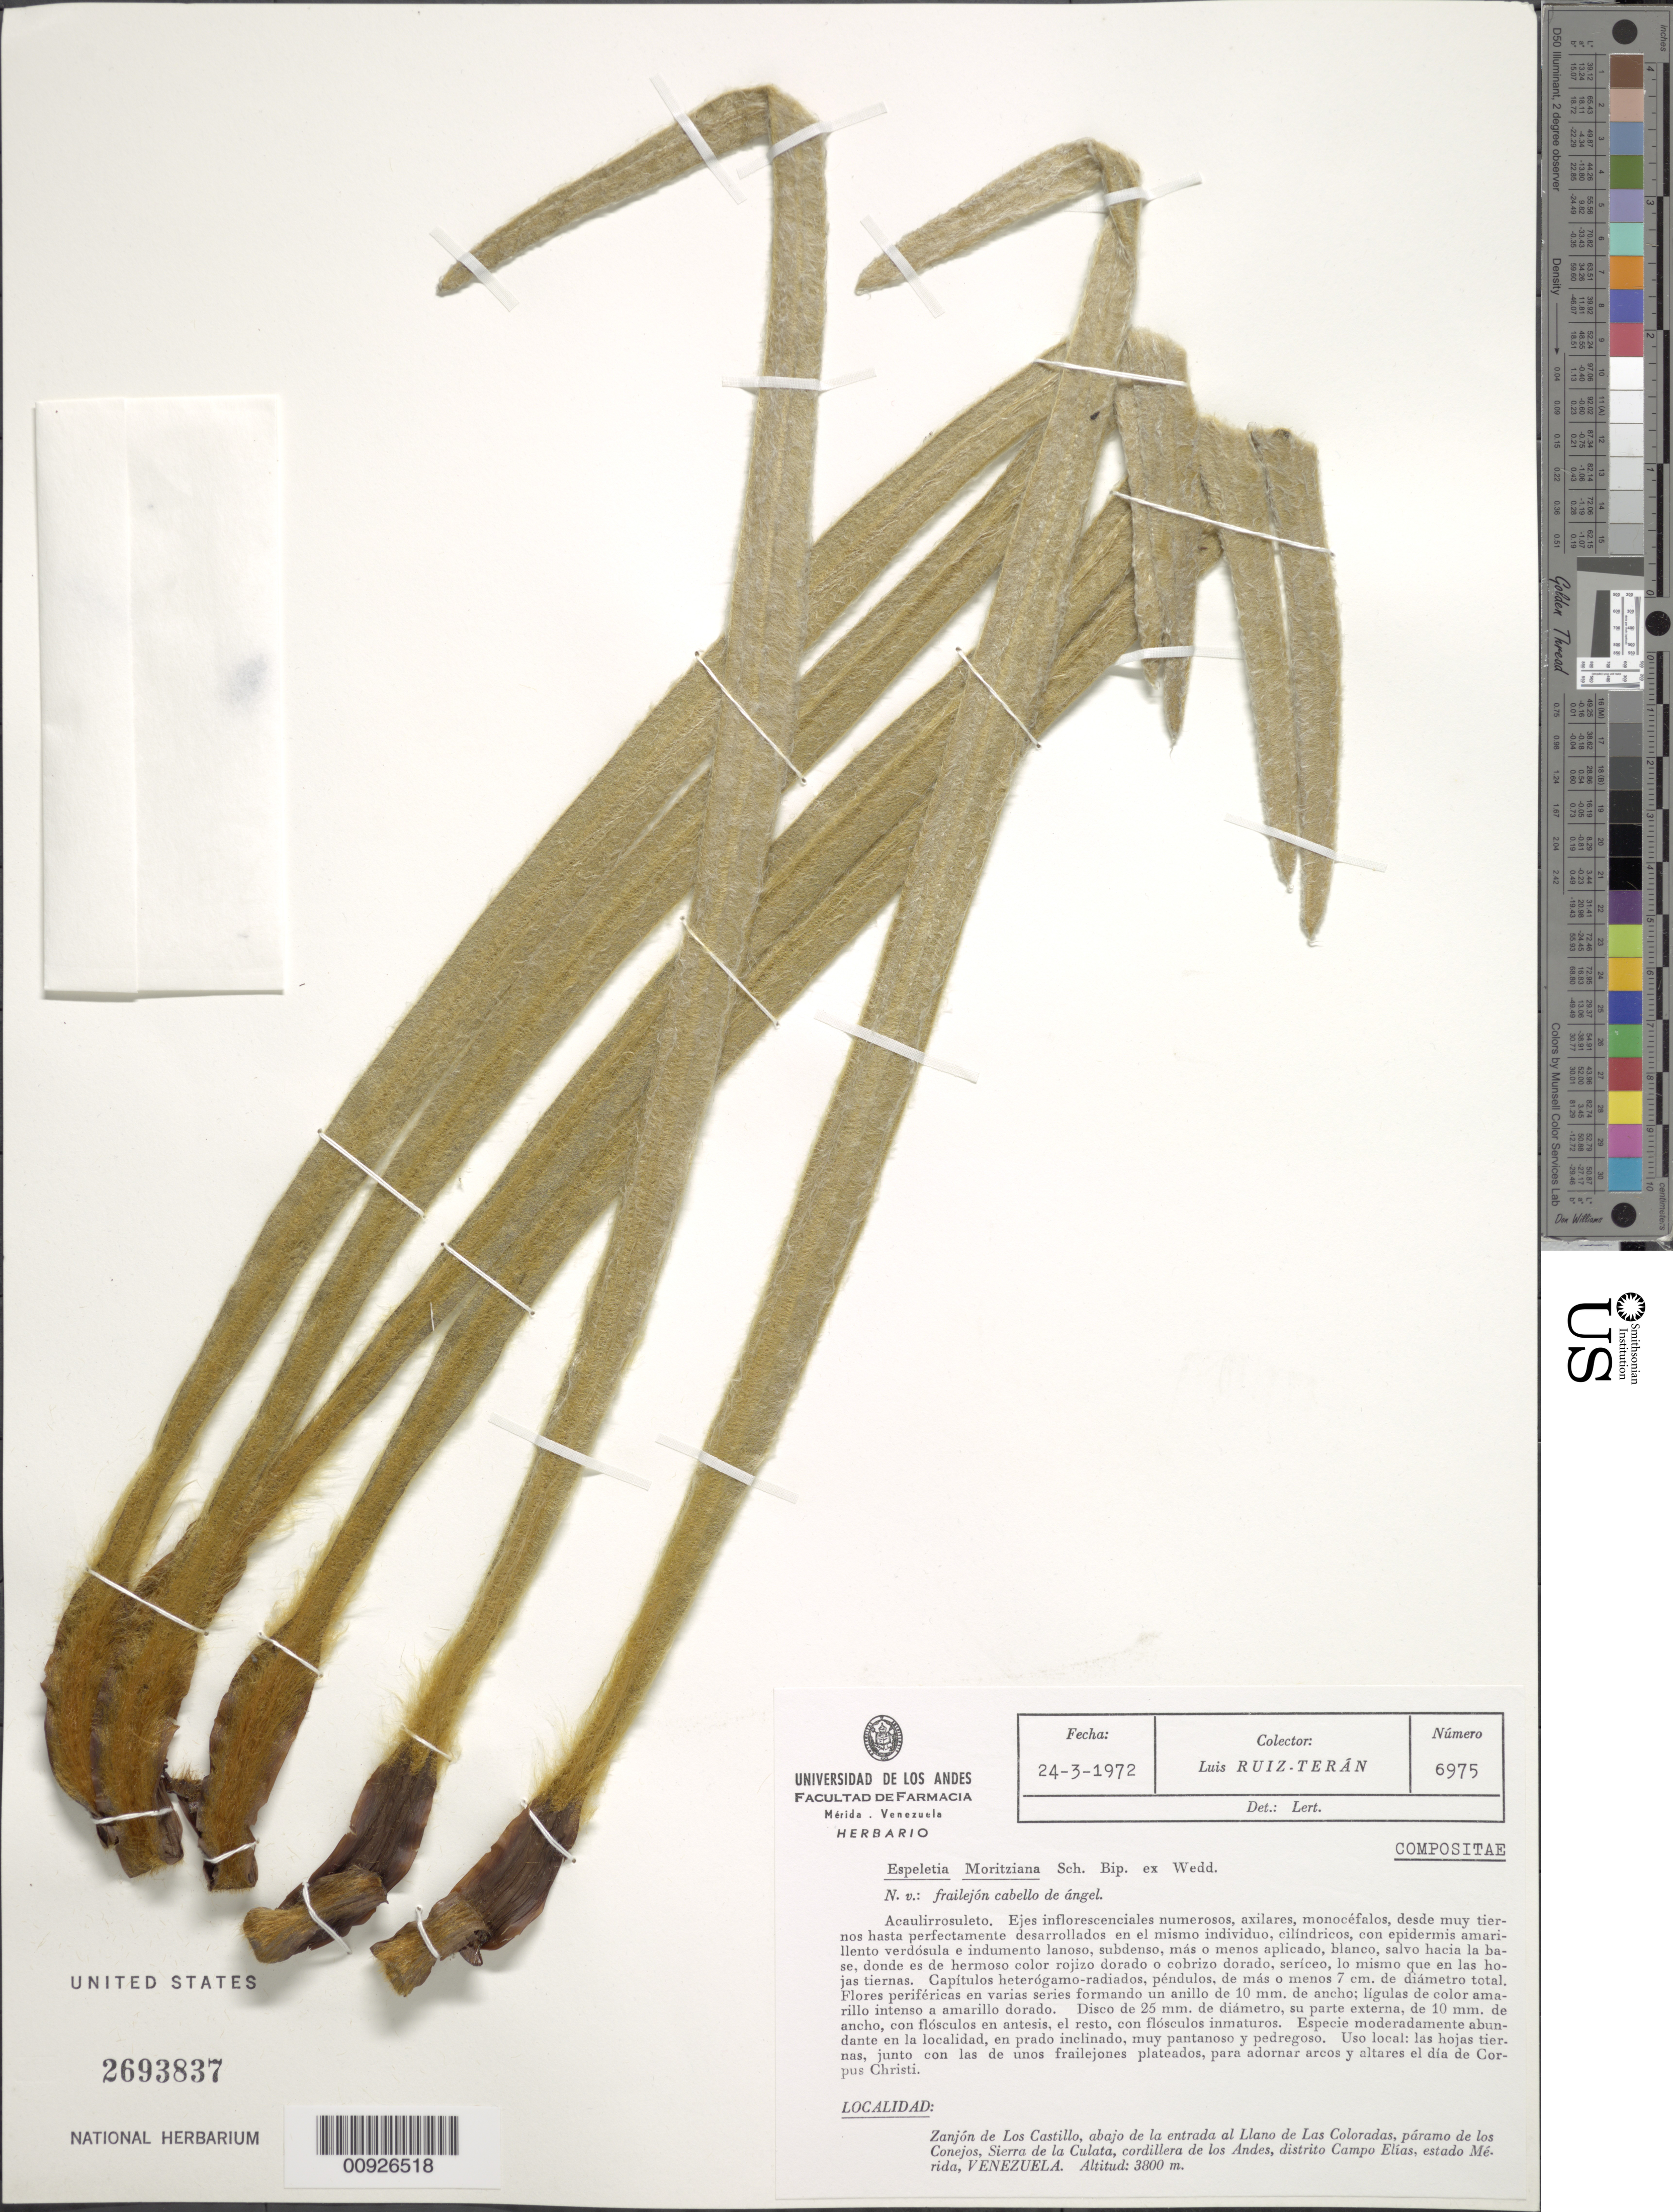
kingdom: Plantae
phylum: Tracheophyta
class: Magnoliopsida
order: Asterales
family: Asteraceae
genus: Coespeletia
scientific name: Coespeletia moritziana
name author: (Sch. Bip. ex Wedd.) Cuatrec.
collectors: L. E. Ruíz-Terán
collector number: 6975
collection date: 1972-03-24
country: Venezuela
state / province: Mérida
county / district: Campo Elías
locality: P. de los Conejos. Zanjón de Los Castillos, debajo de la entrada al Llano de Las Coloradas.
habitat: Especie moderadamente abundante en la localidad, en prado inclinado, muy pantanoso y pedregoso.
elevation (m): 3800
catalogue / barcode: US 2693837